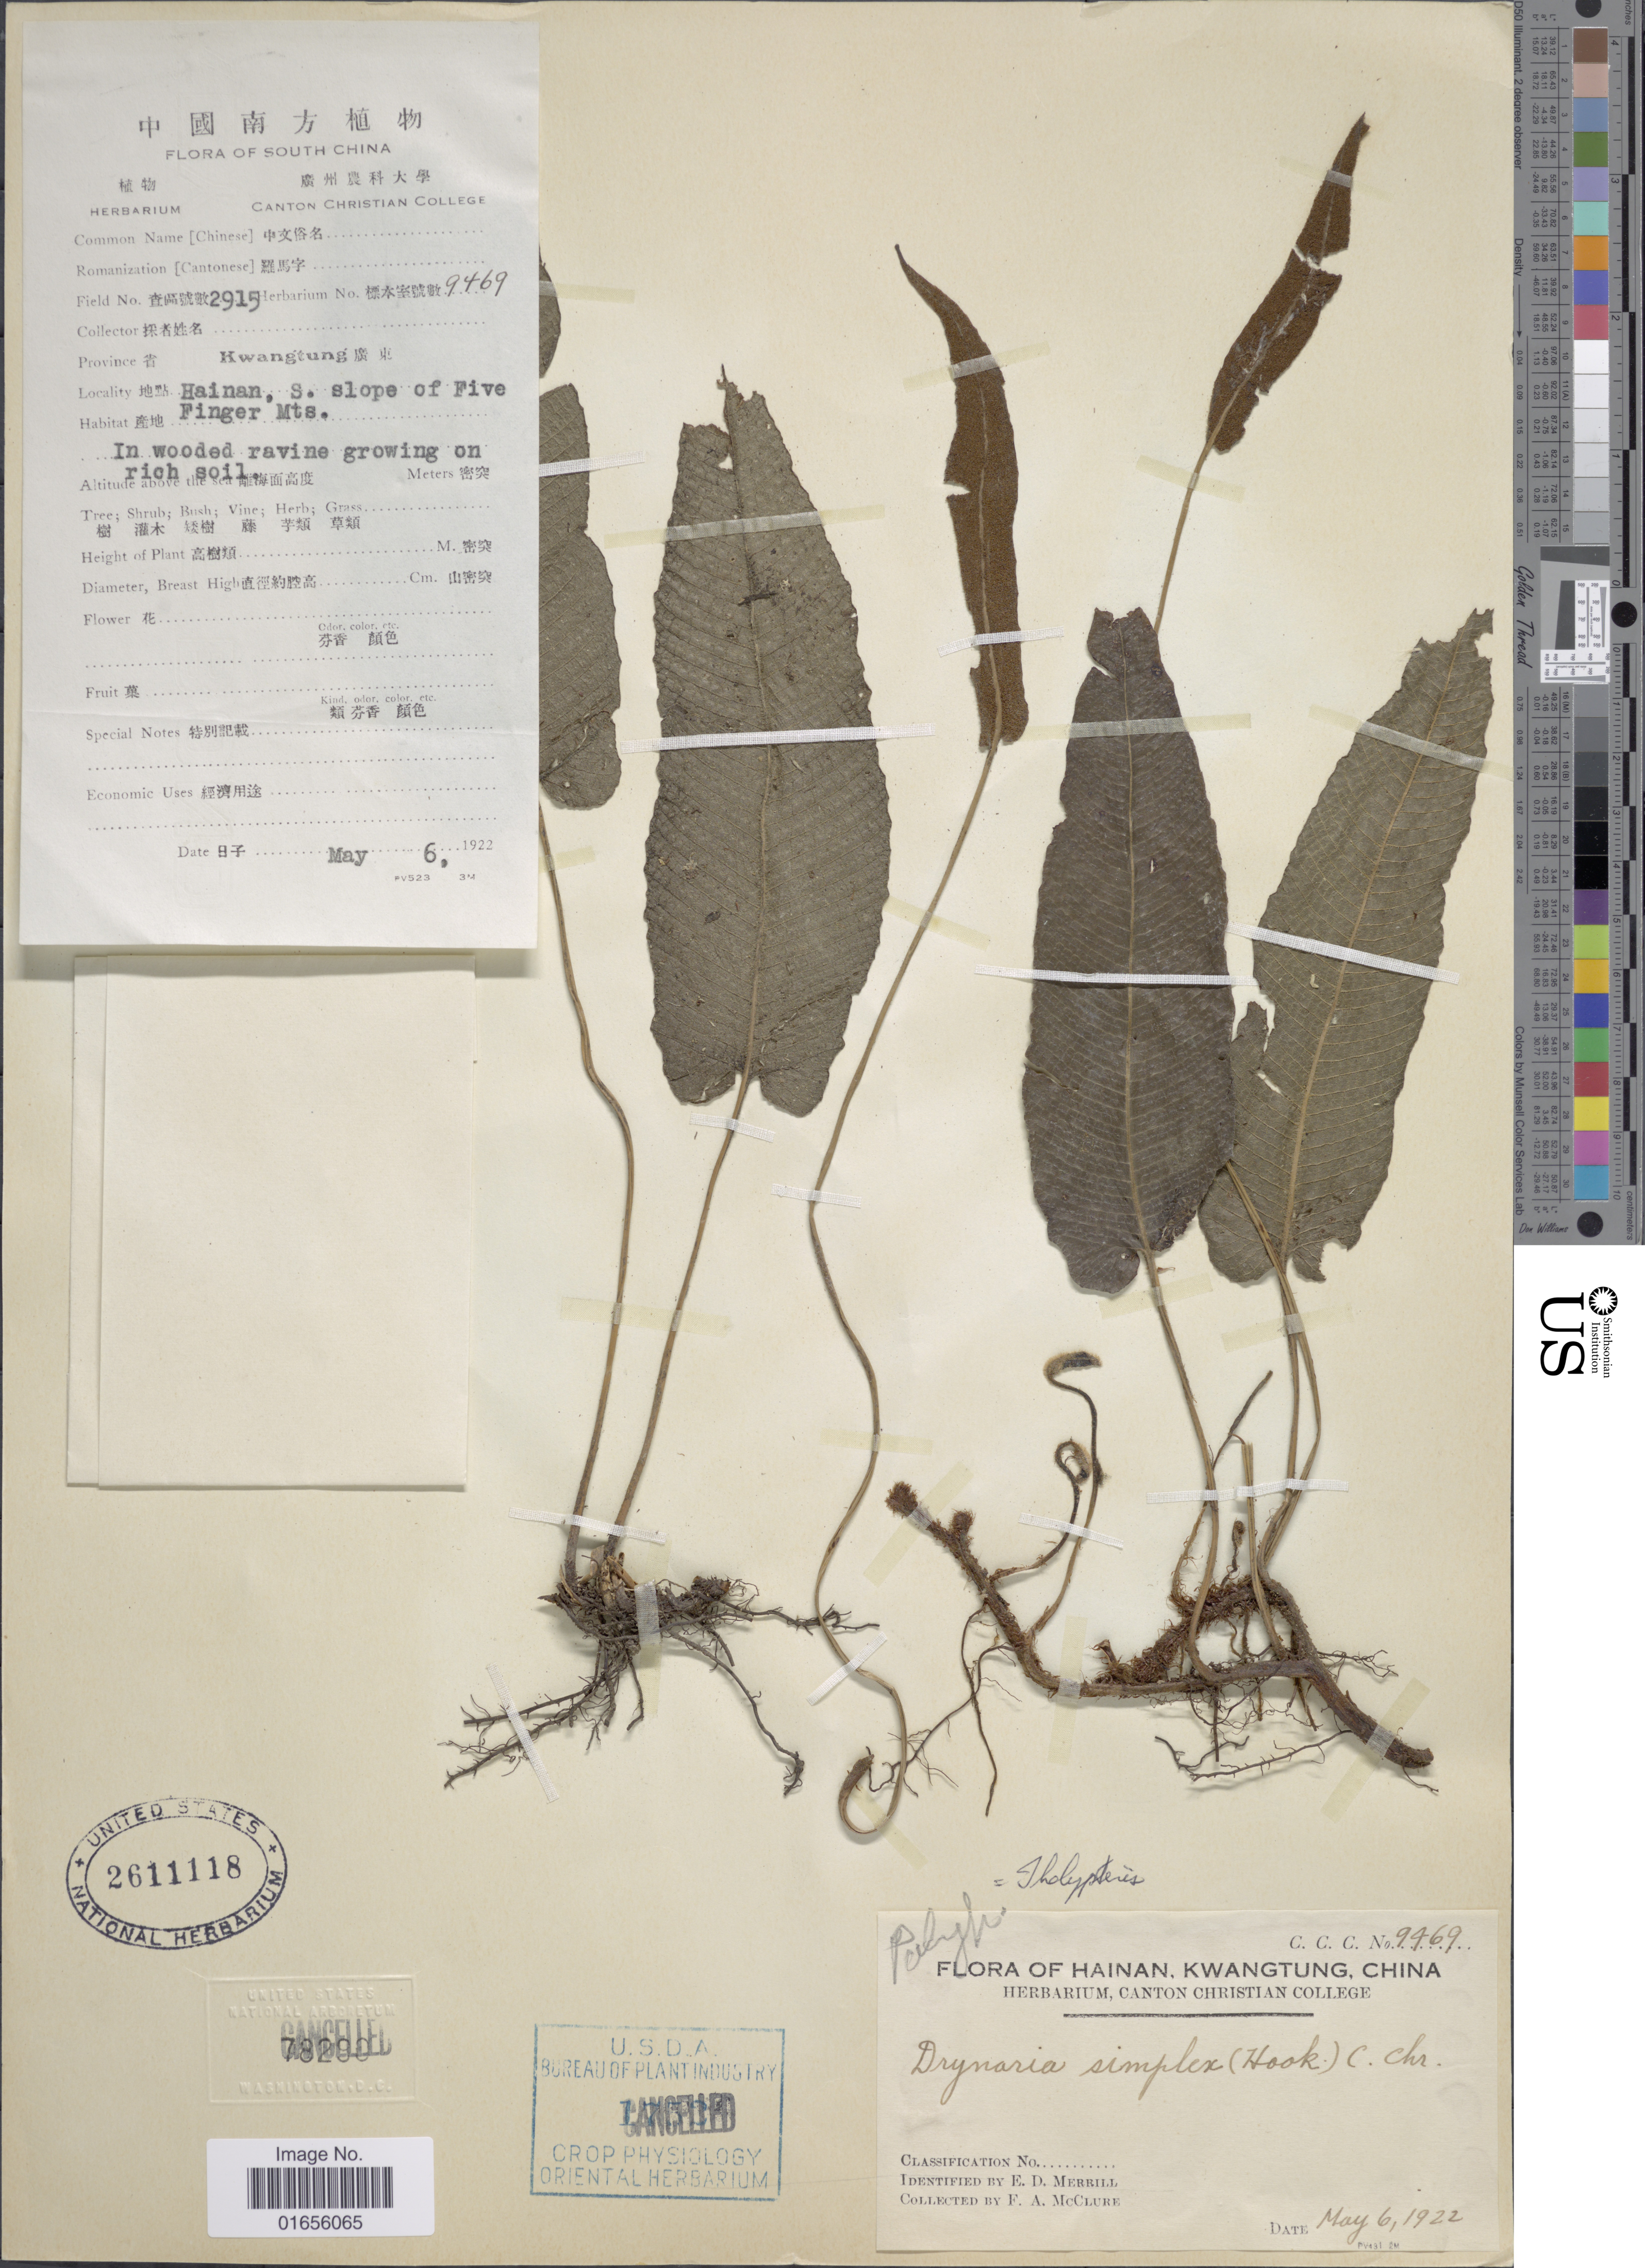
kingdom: Plantae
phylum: Tracheophyta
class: Polypodiopsida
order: Polypodiales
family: Thelypteridaceae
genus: Pronephrium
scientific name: Pronephrium triphyllum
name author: (Sw.) Holttum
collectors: F. A. McClure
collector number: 9469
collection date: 1922-05-06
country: China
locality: Hainan, Kwangtung, S. slope of Five Finger Mts.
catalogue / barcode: US 2611118